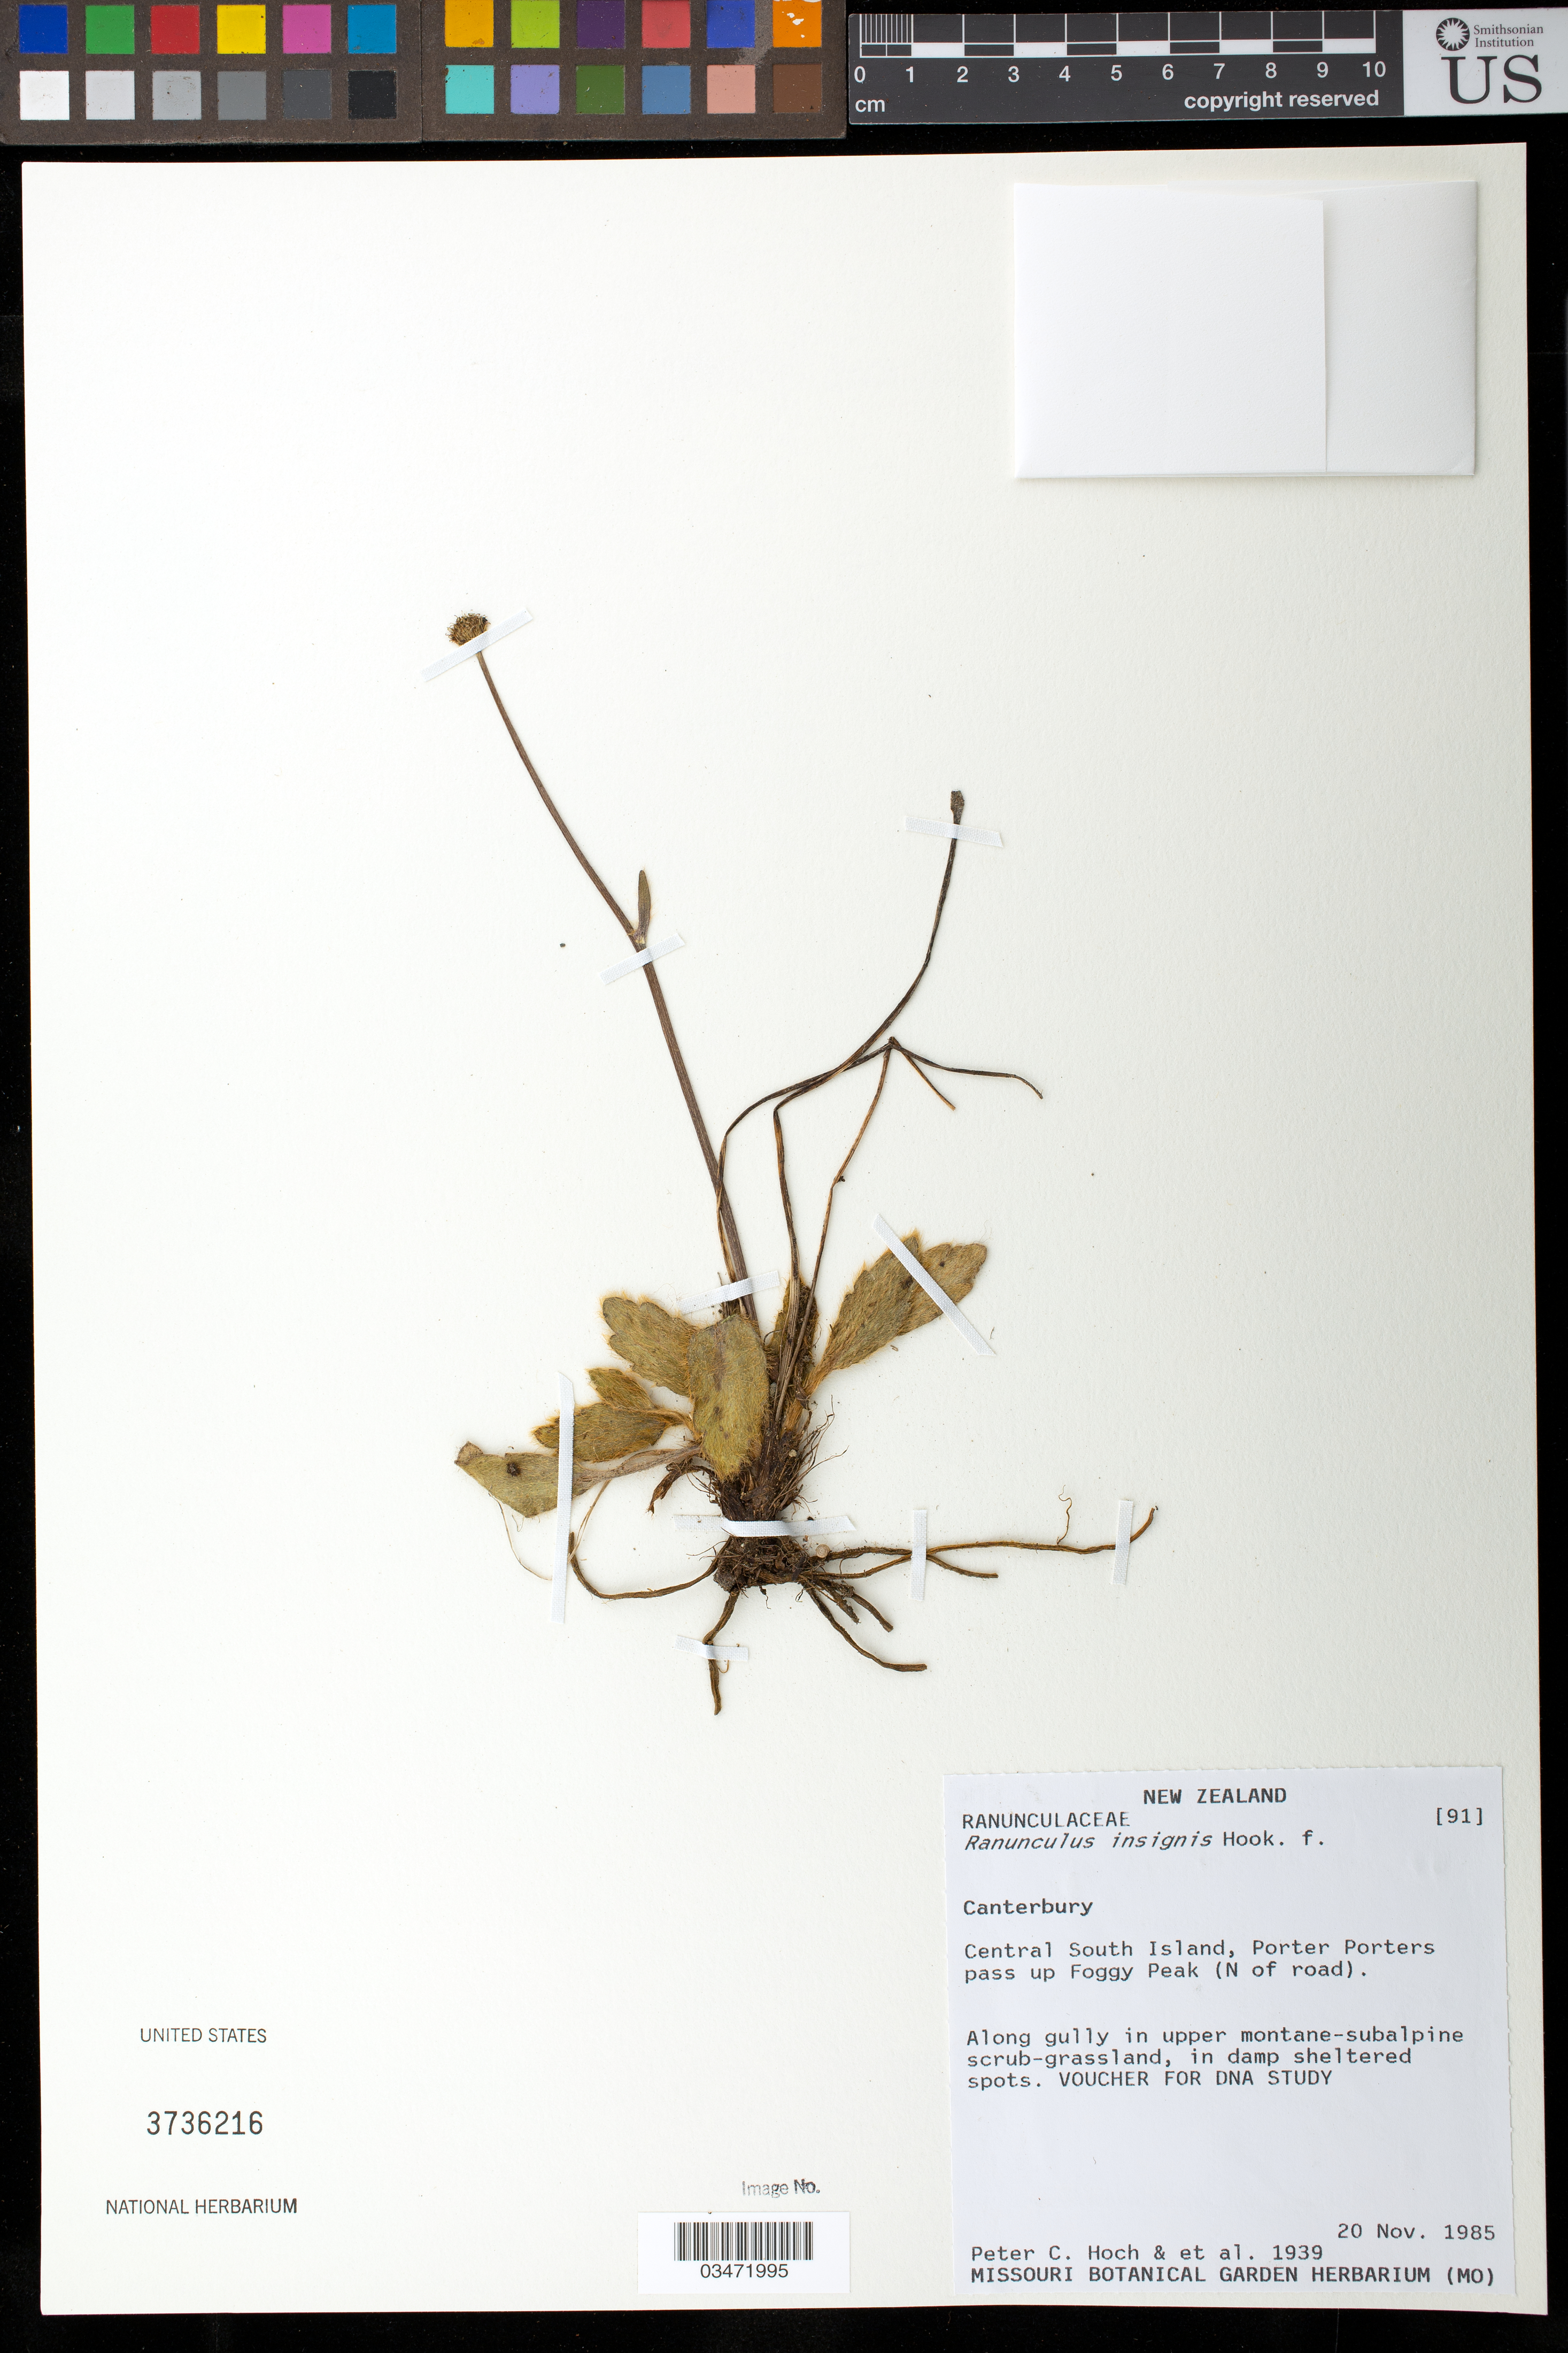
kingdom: Plantae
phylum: Tracheophyta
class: Magnoliopsida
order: Ranunculales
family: Ranunculaceae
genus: Ranunculus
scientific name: Ranunculus insignis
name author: Hook. f.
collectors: P. C. Hoch et al.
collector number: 1939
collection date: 1985-11-20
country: New Zealand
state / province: Canterbury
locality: Central South Island, Porter Porters pass up Foggy Peak (N of road)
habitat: Along gully in upper montane-subalpine scrub-grassland, in damp sheltered spots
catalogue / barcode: US 3736216